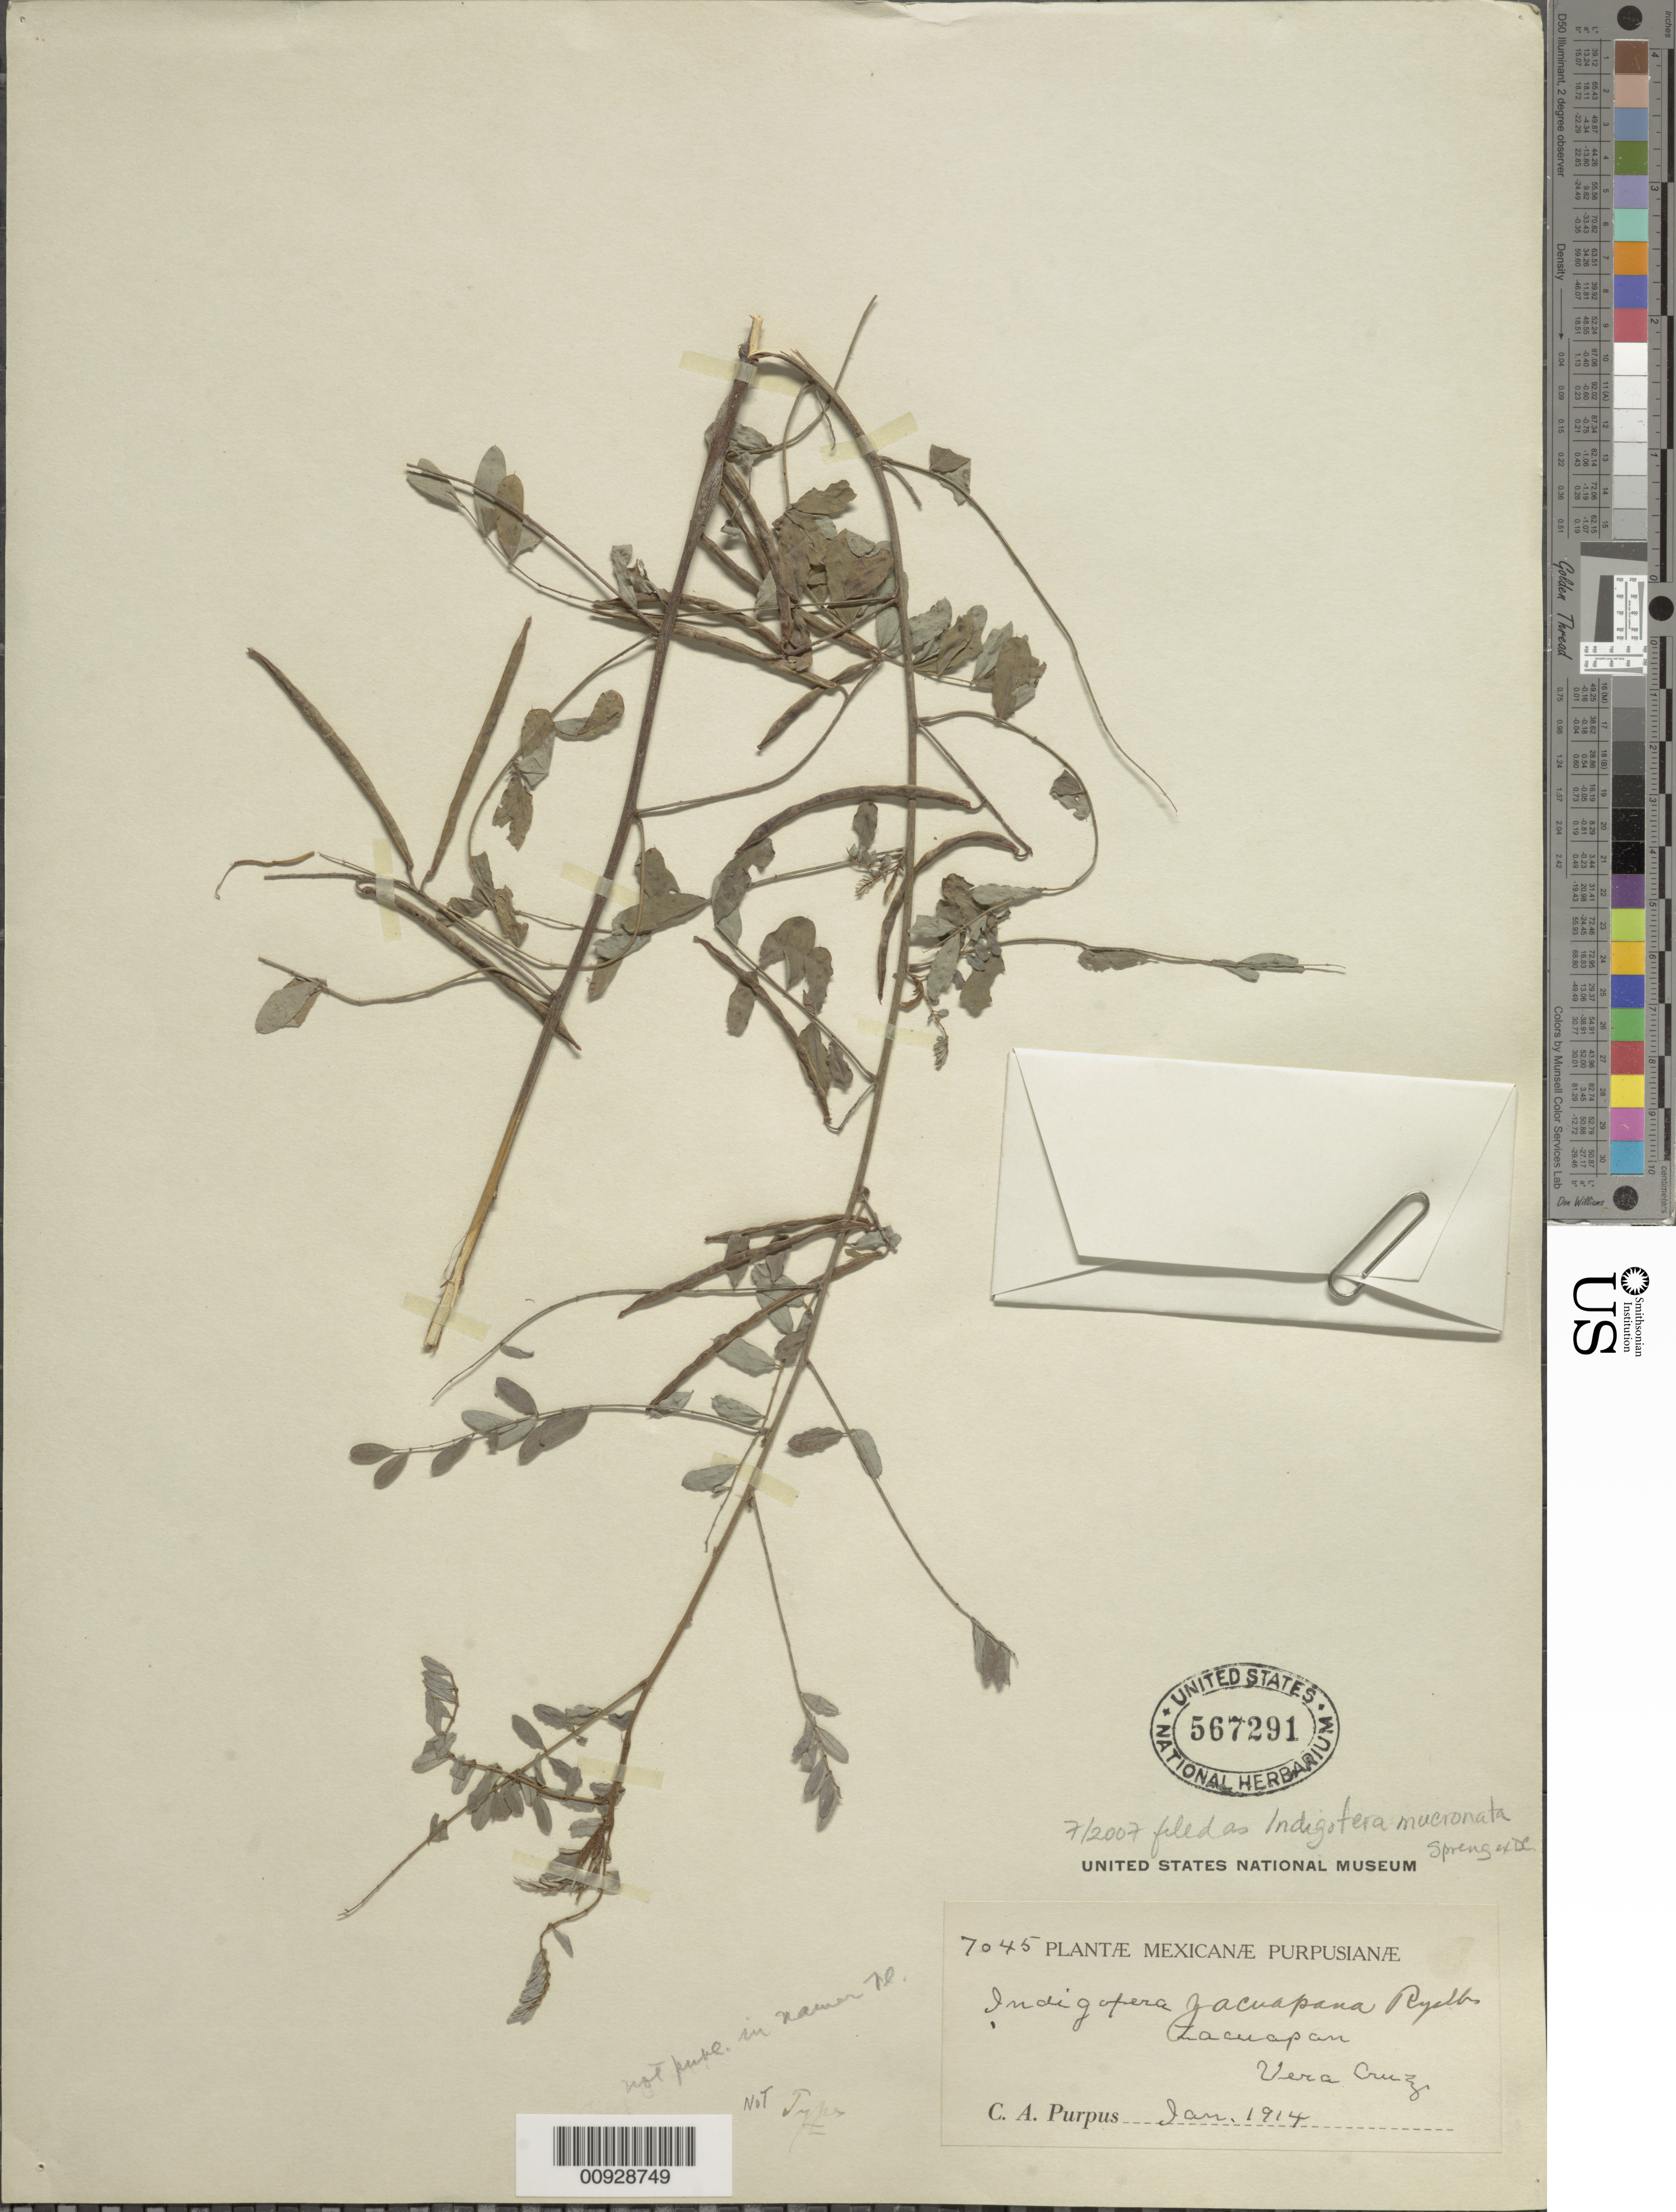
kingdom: Plantae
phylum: Tracheophyta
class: Magnoliopsida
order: Fabales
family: Fabaceae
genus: Indigofera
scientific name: Indigofera mucronata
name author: Lam.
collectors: C. A. Purpus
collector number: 7045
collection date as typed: Jan 1914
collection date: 1914-01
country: Mexico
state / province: Veracruz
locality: Zacuapan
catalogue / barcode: US 567291